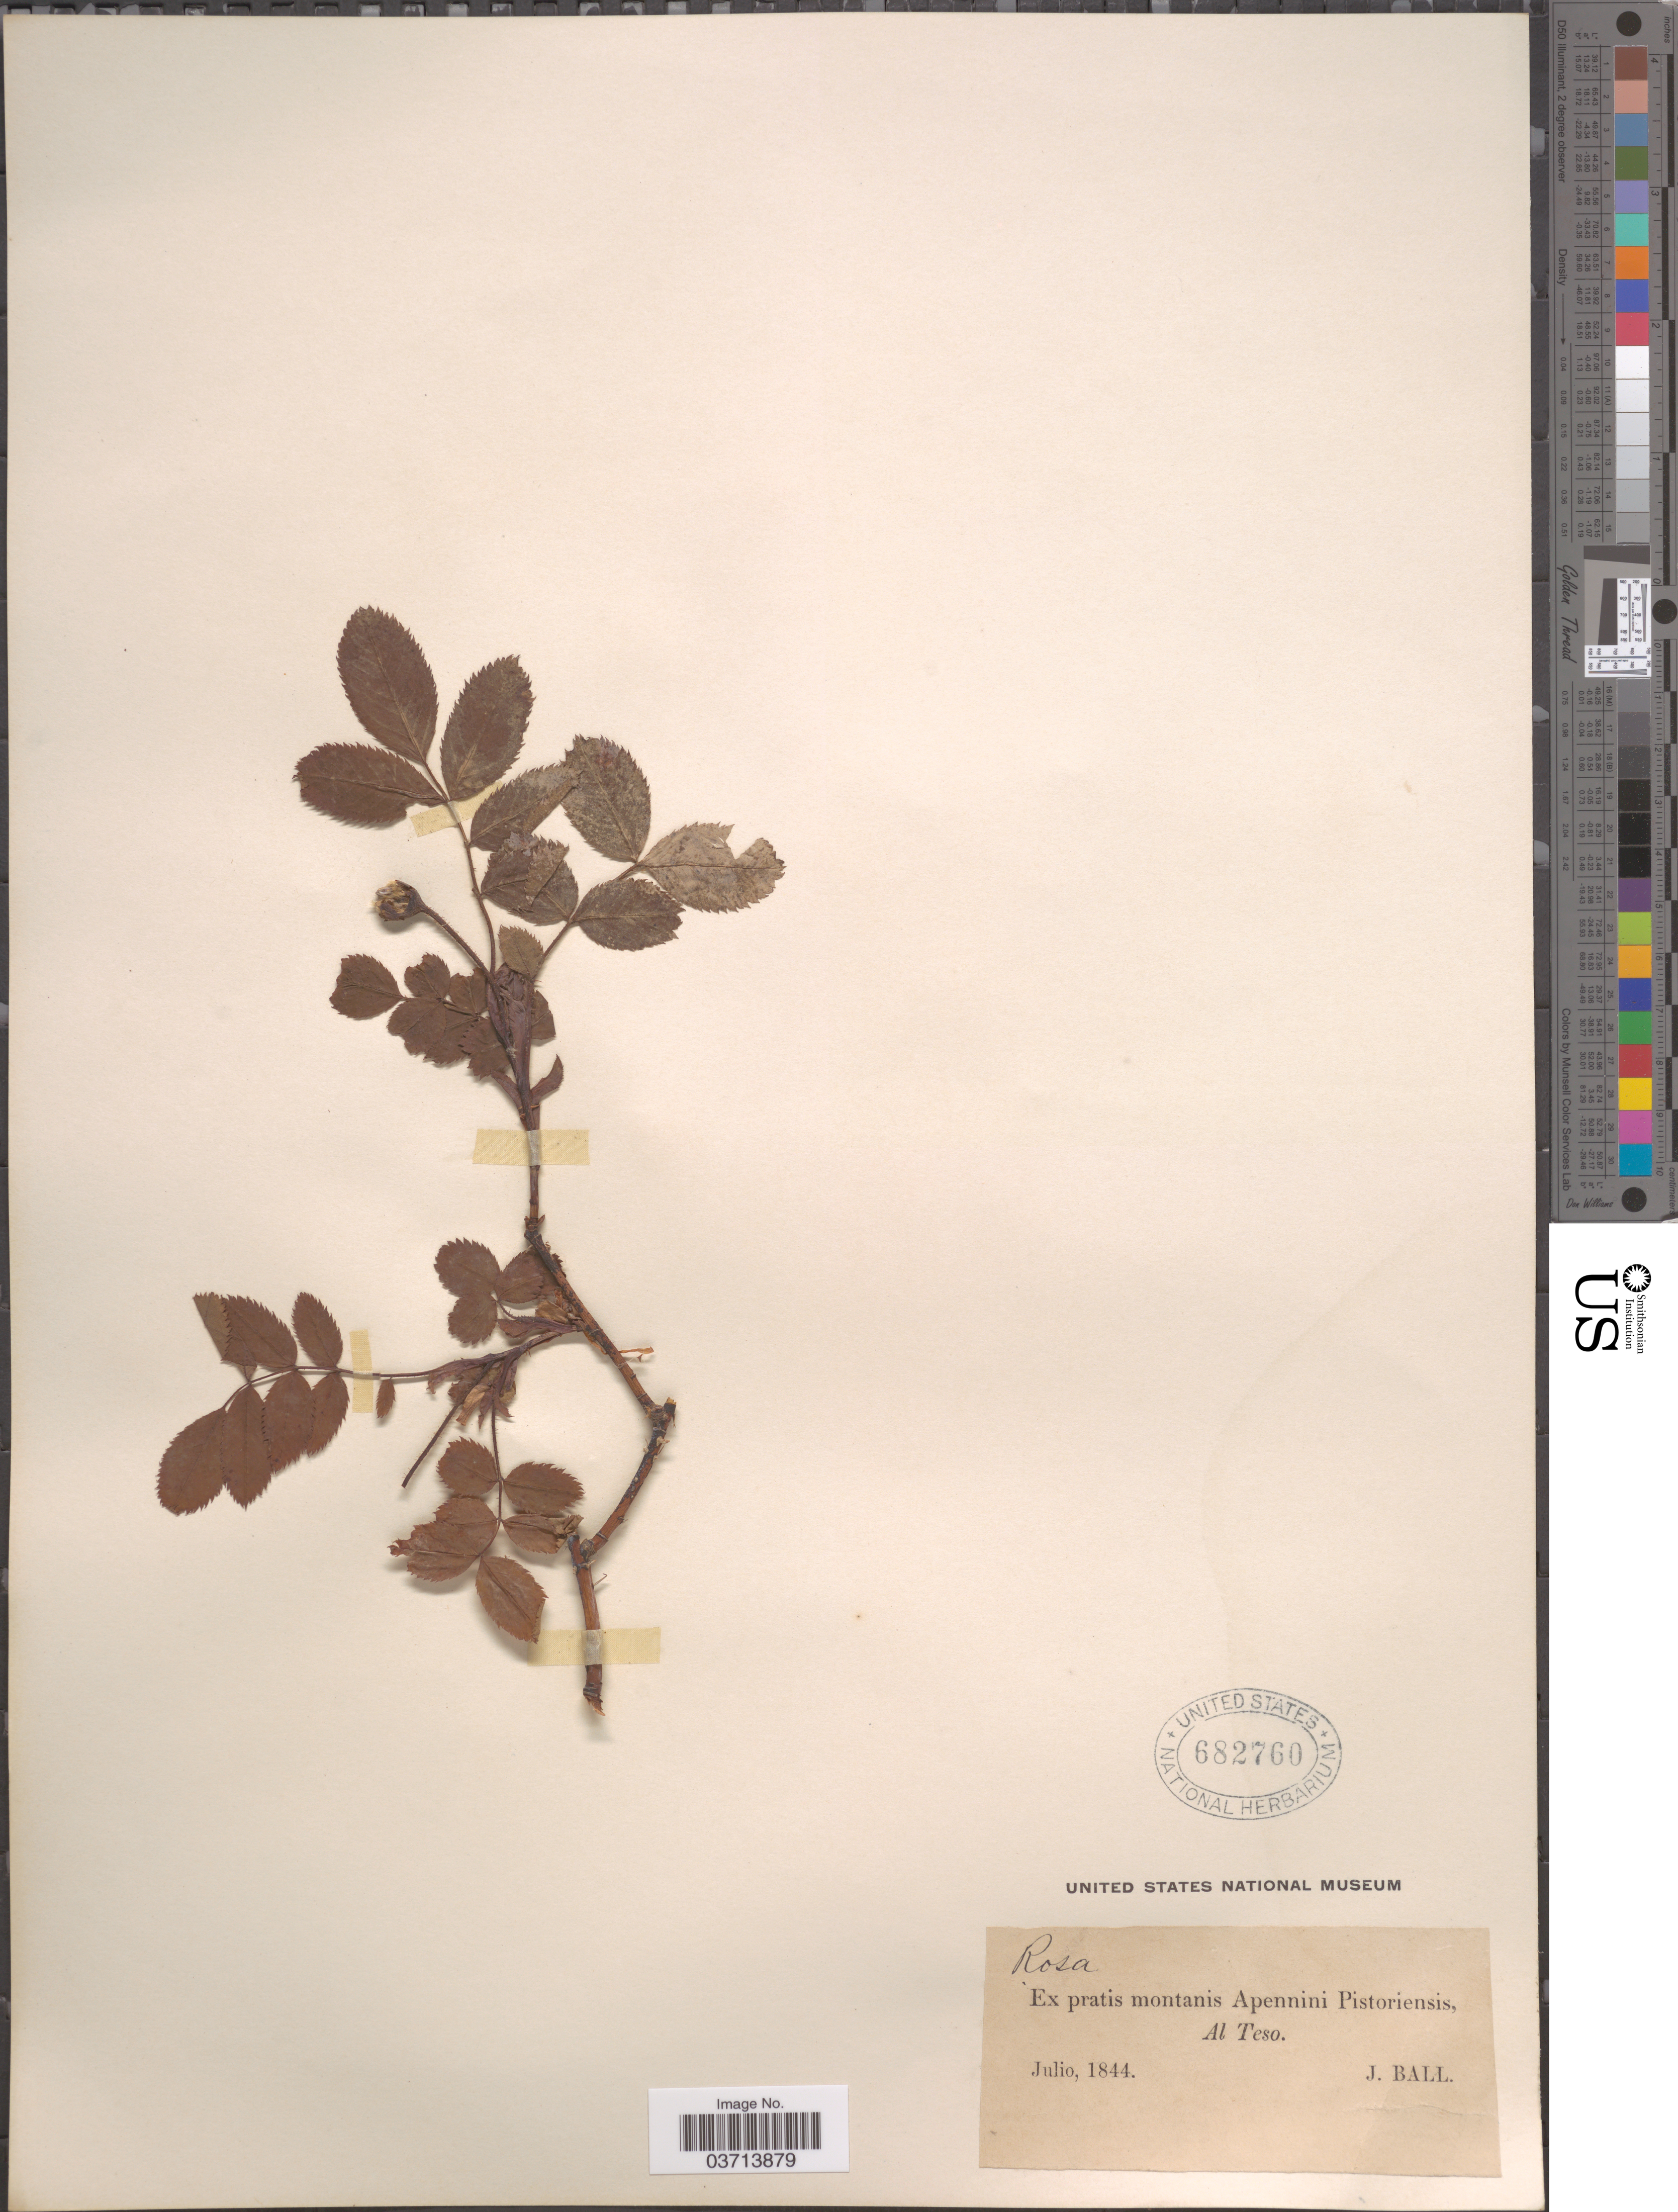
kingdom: Plantae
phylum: Tracheophyta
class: Magnoliopsida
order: Rosales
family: Rosaceae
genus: Rosa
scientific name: Rosa sp.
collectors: J. Ball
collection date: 1844-07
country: Italy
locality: Ex pratis montanis Apennini Pistoriensis, Al Teso.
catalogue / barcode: US 682760